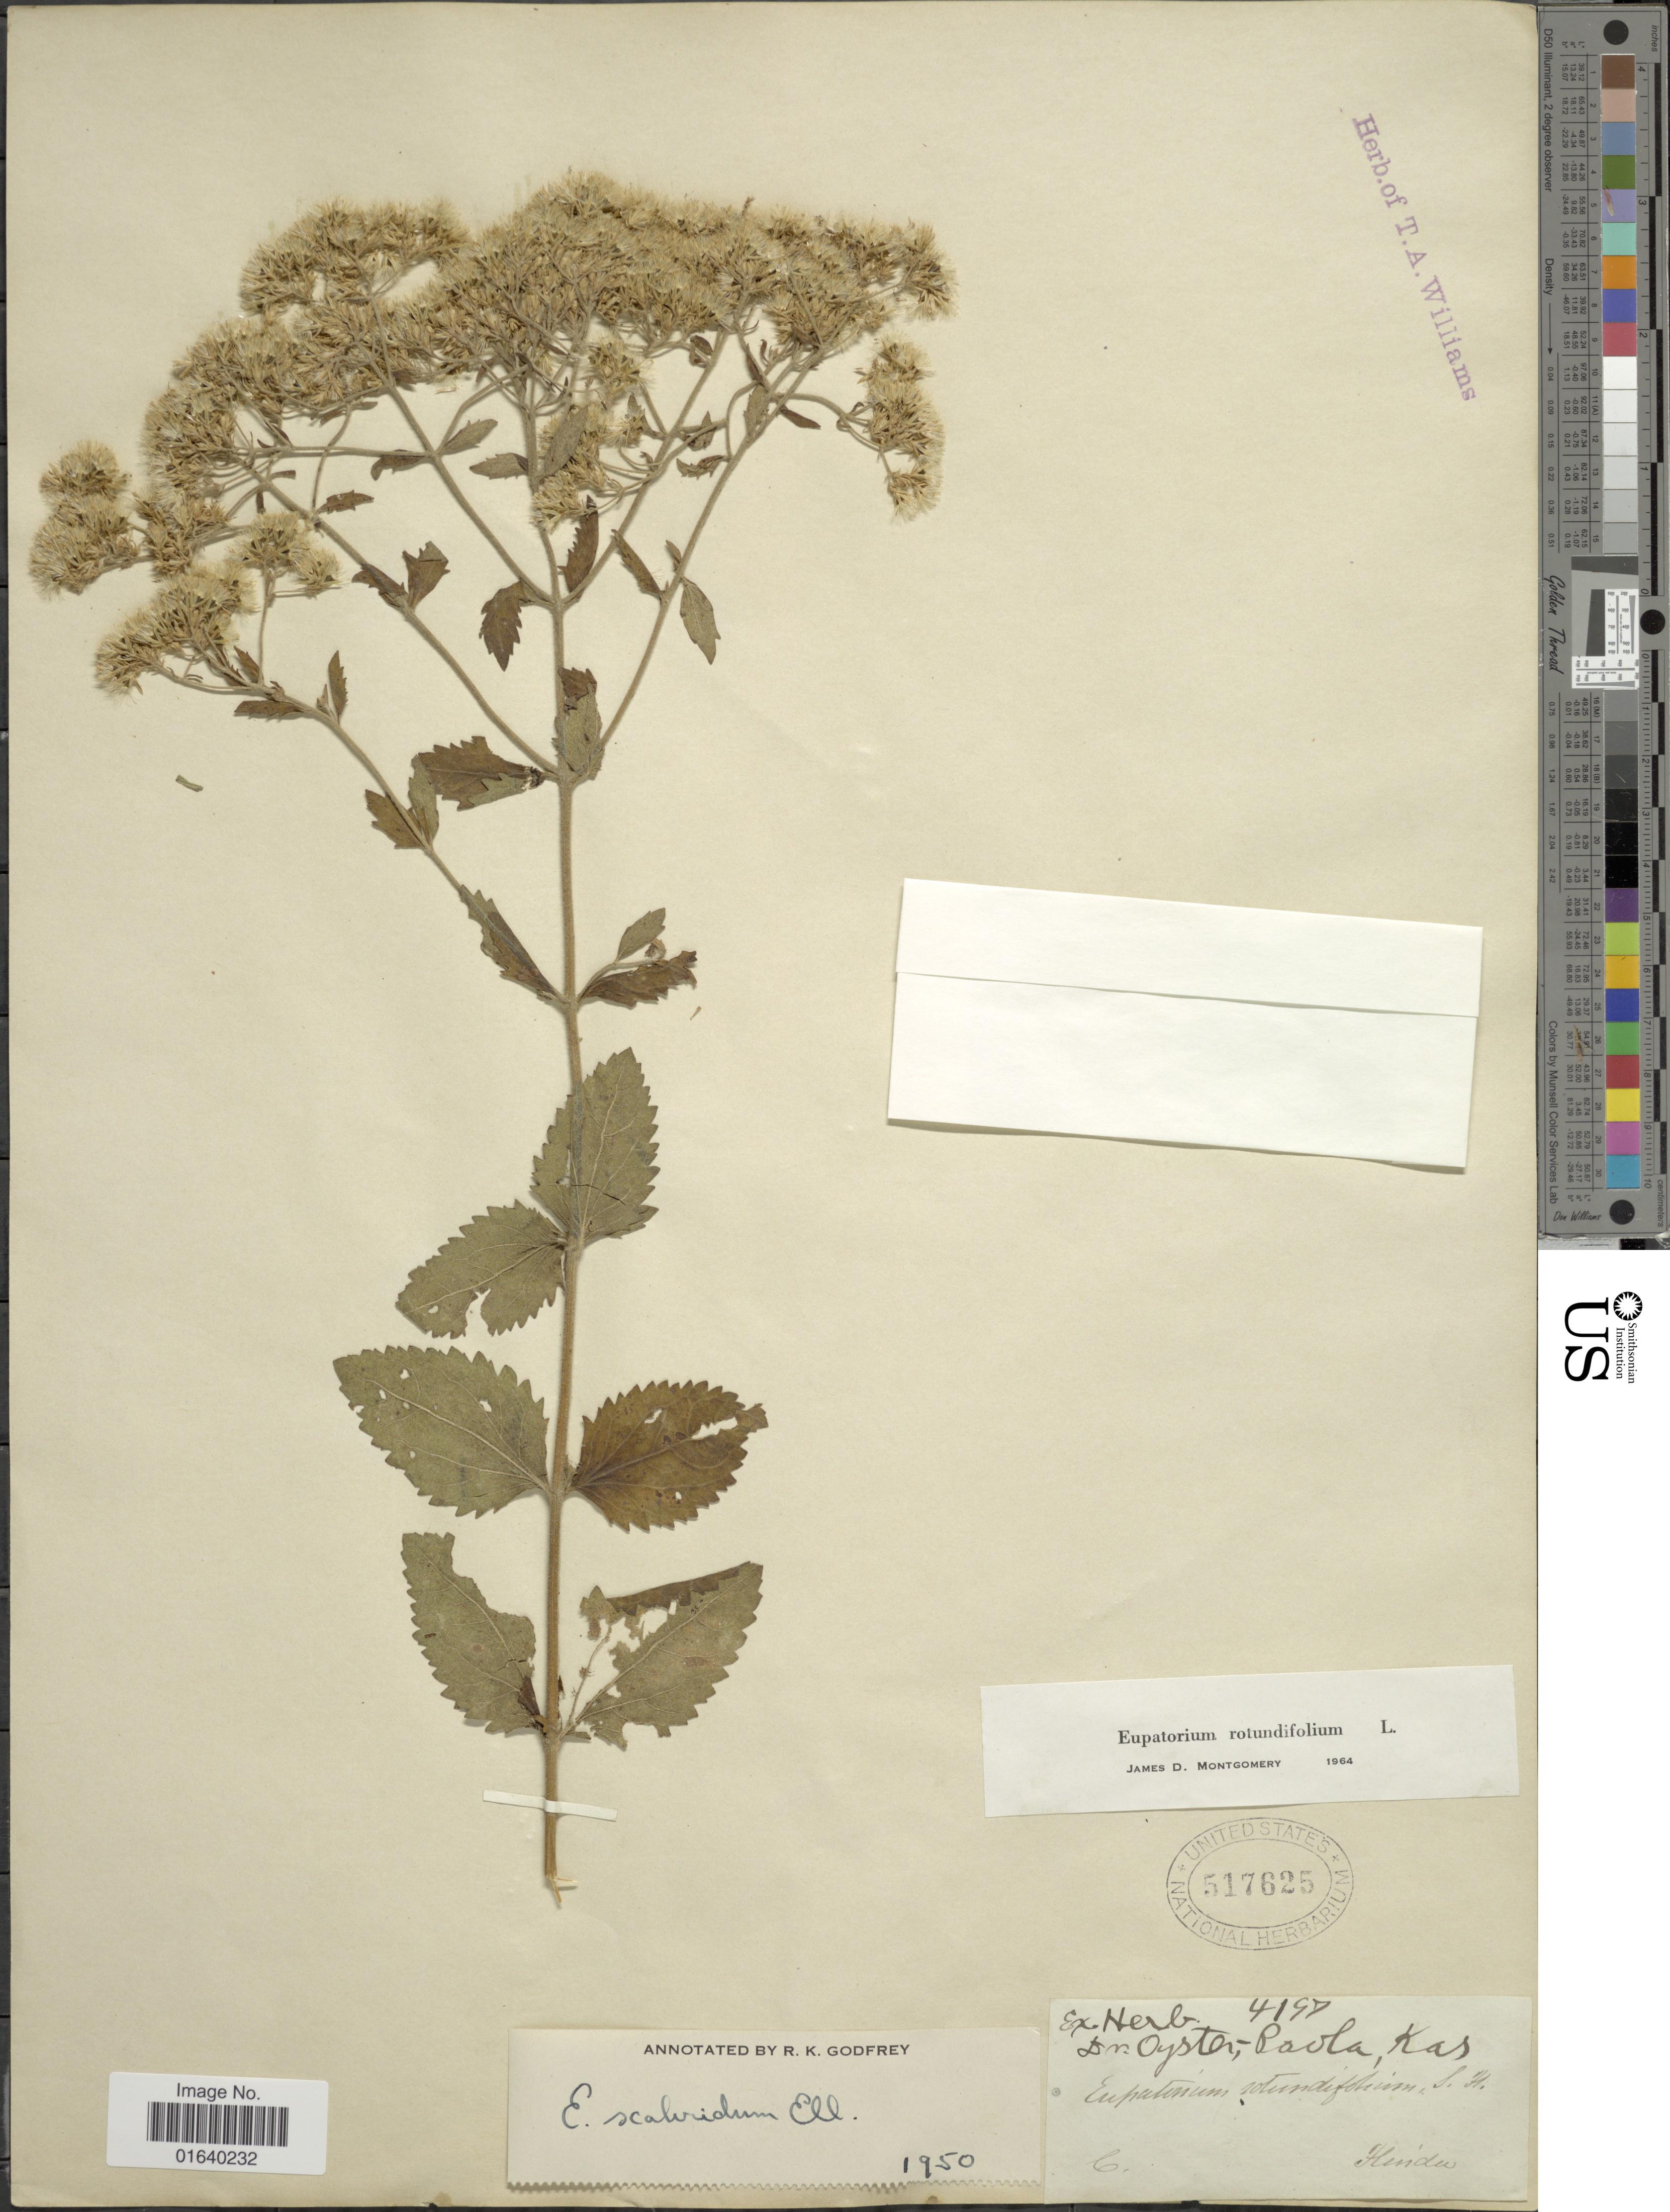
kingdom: Plantae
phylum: Tracheophyta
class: Magnoliopsida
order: Asterales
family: Asteraceae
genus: Eupatorium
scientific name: Eupatorium rotundifolium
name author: L.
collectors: ex herb. Dr. Oyster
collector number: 4197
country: United States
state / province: Kansas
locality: Hindu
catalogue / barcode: US 517625